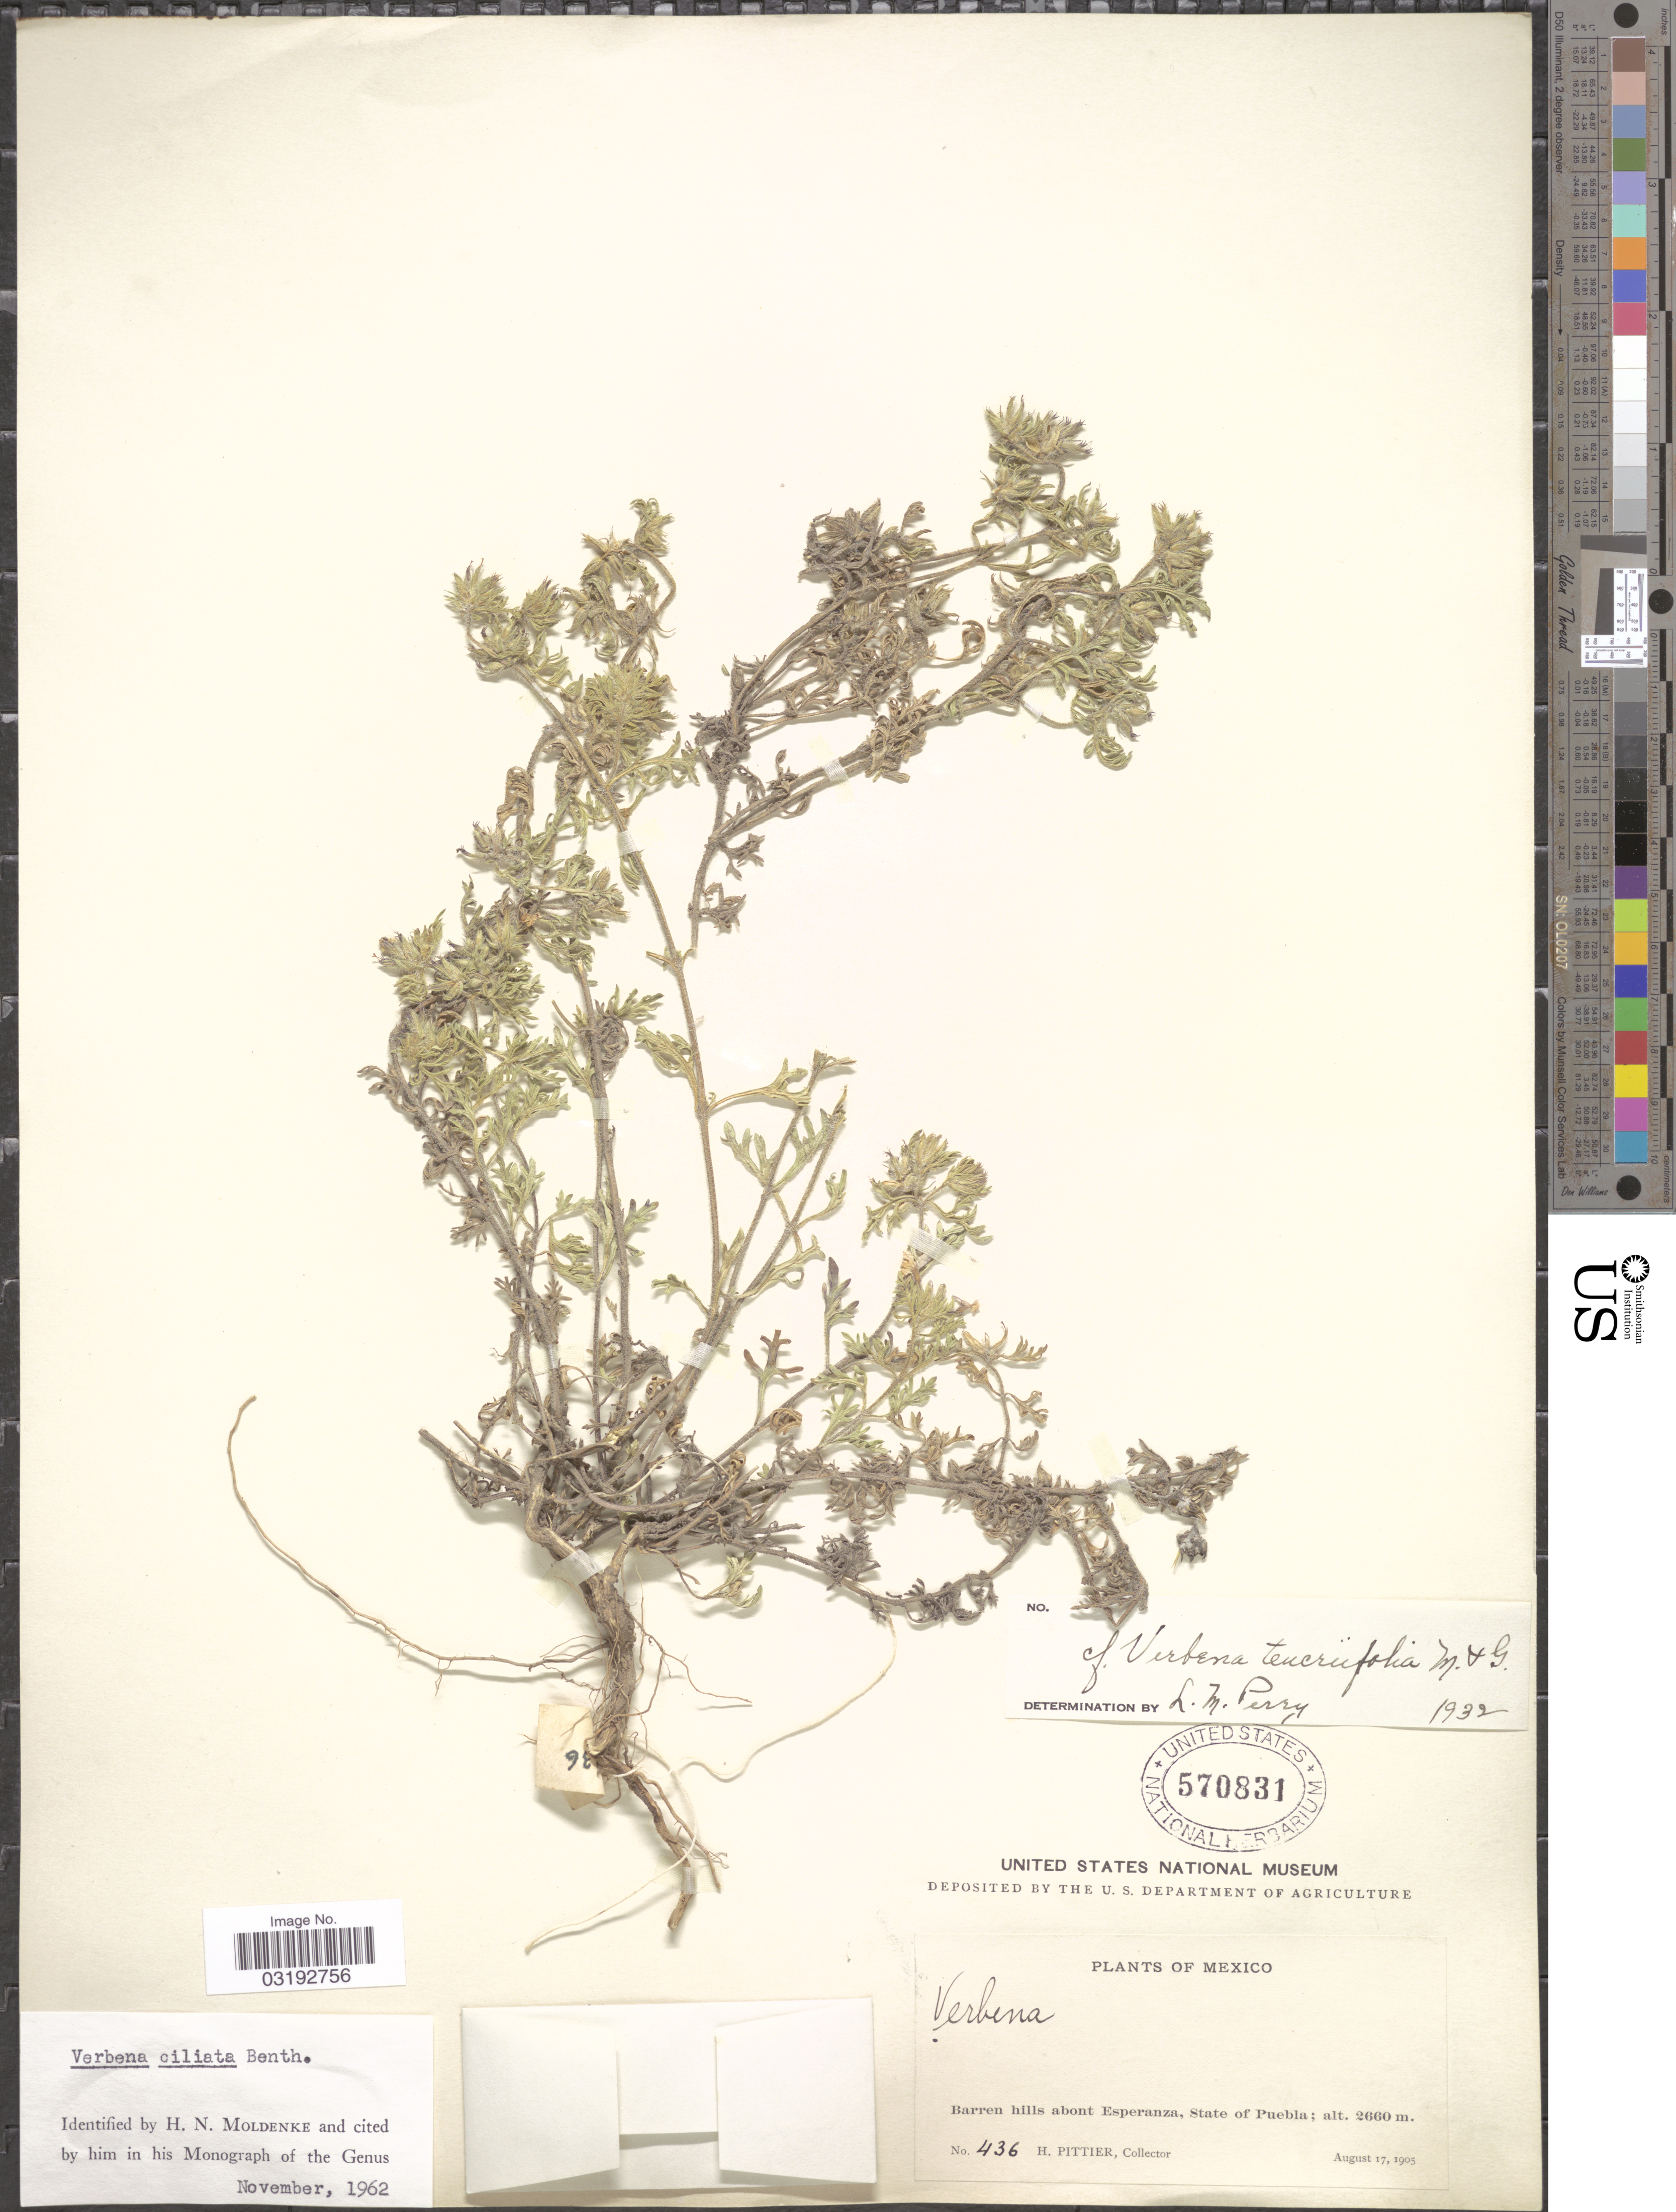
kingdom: Plantae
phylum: Tracheophyta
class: Magnoliopsida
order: Lamiales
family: Verbenaceae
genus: Verbena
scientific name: Verbena ciliata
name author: Benth.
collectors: H. F. Pittier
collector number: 436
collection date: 1905-08-17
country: Mexico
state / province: Puebla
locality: Barren hills about Esperanza.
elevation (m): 2660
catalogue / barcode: US 570831